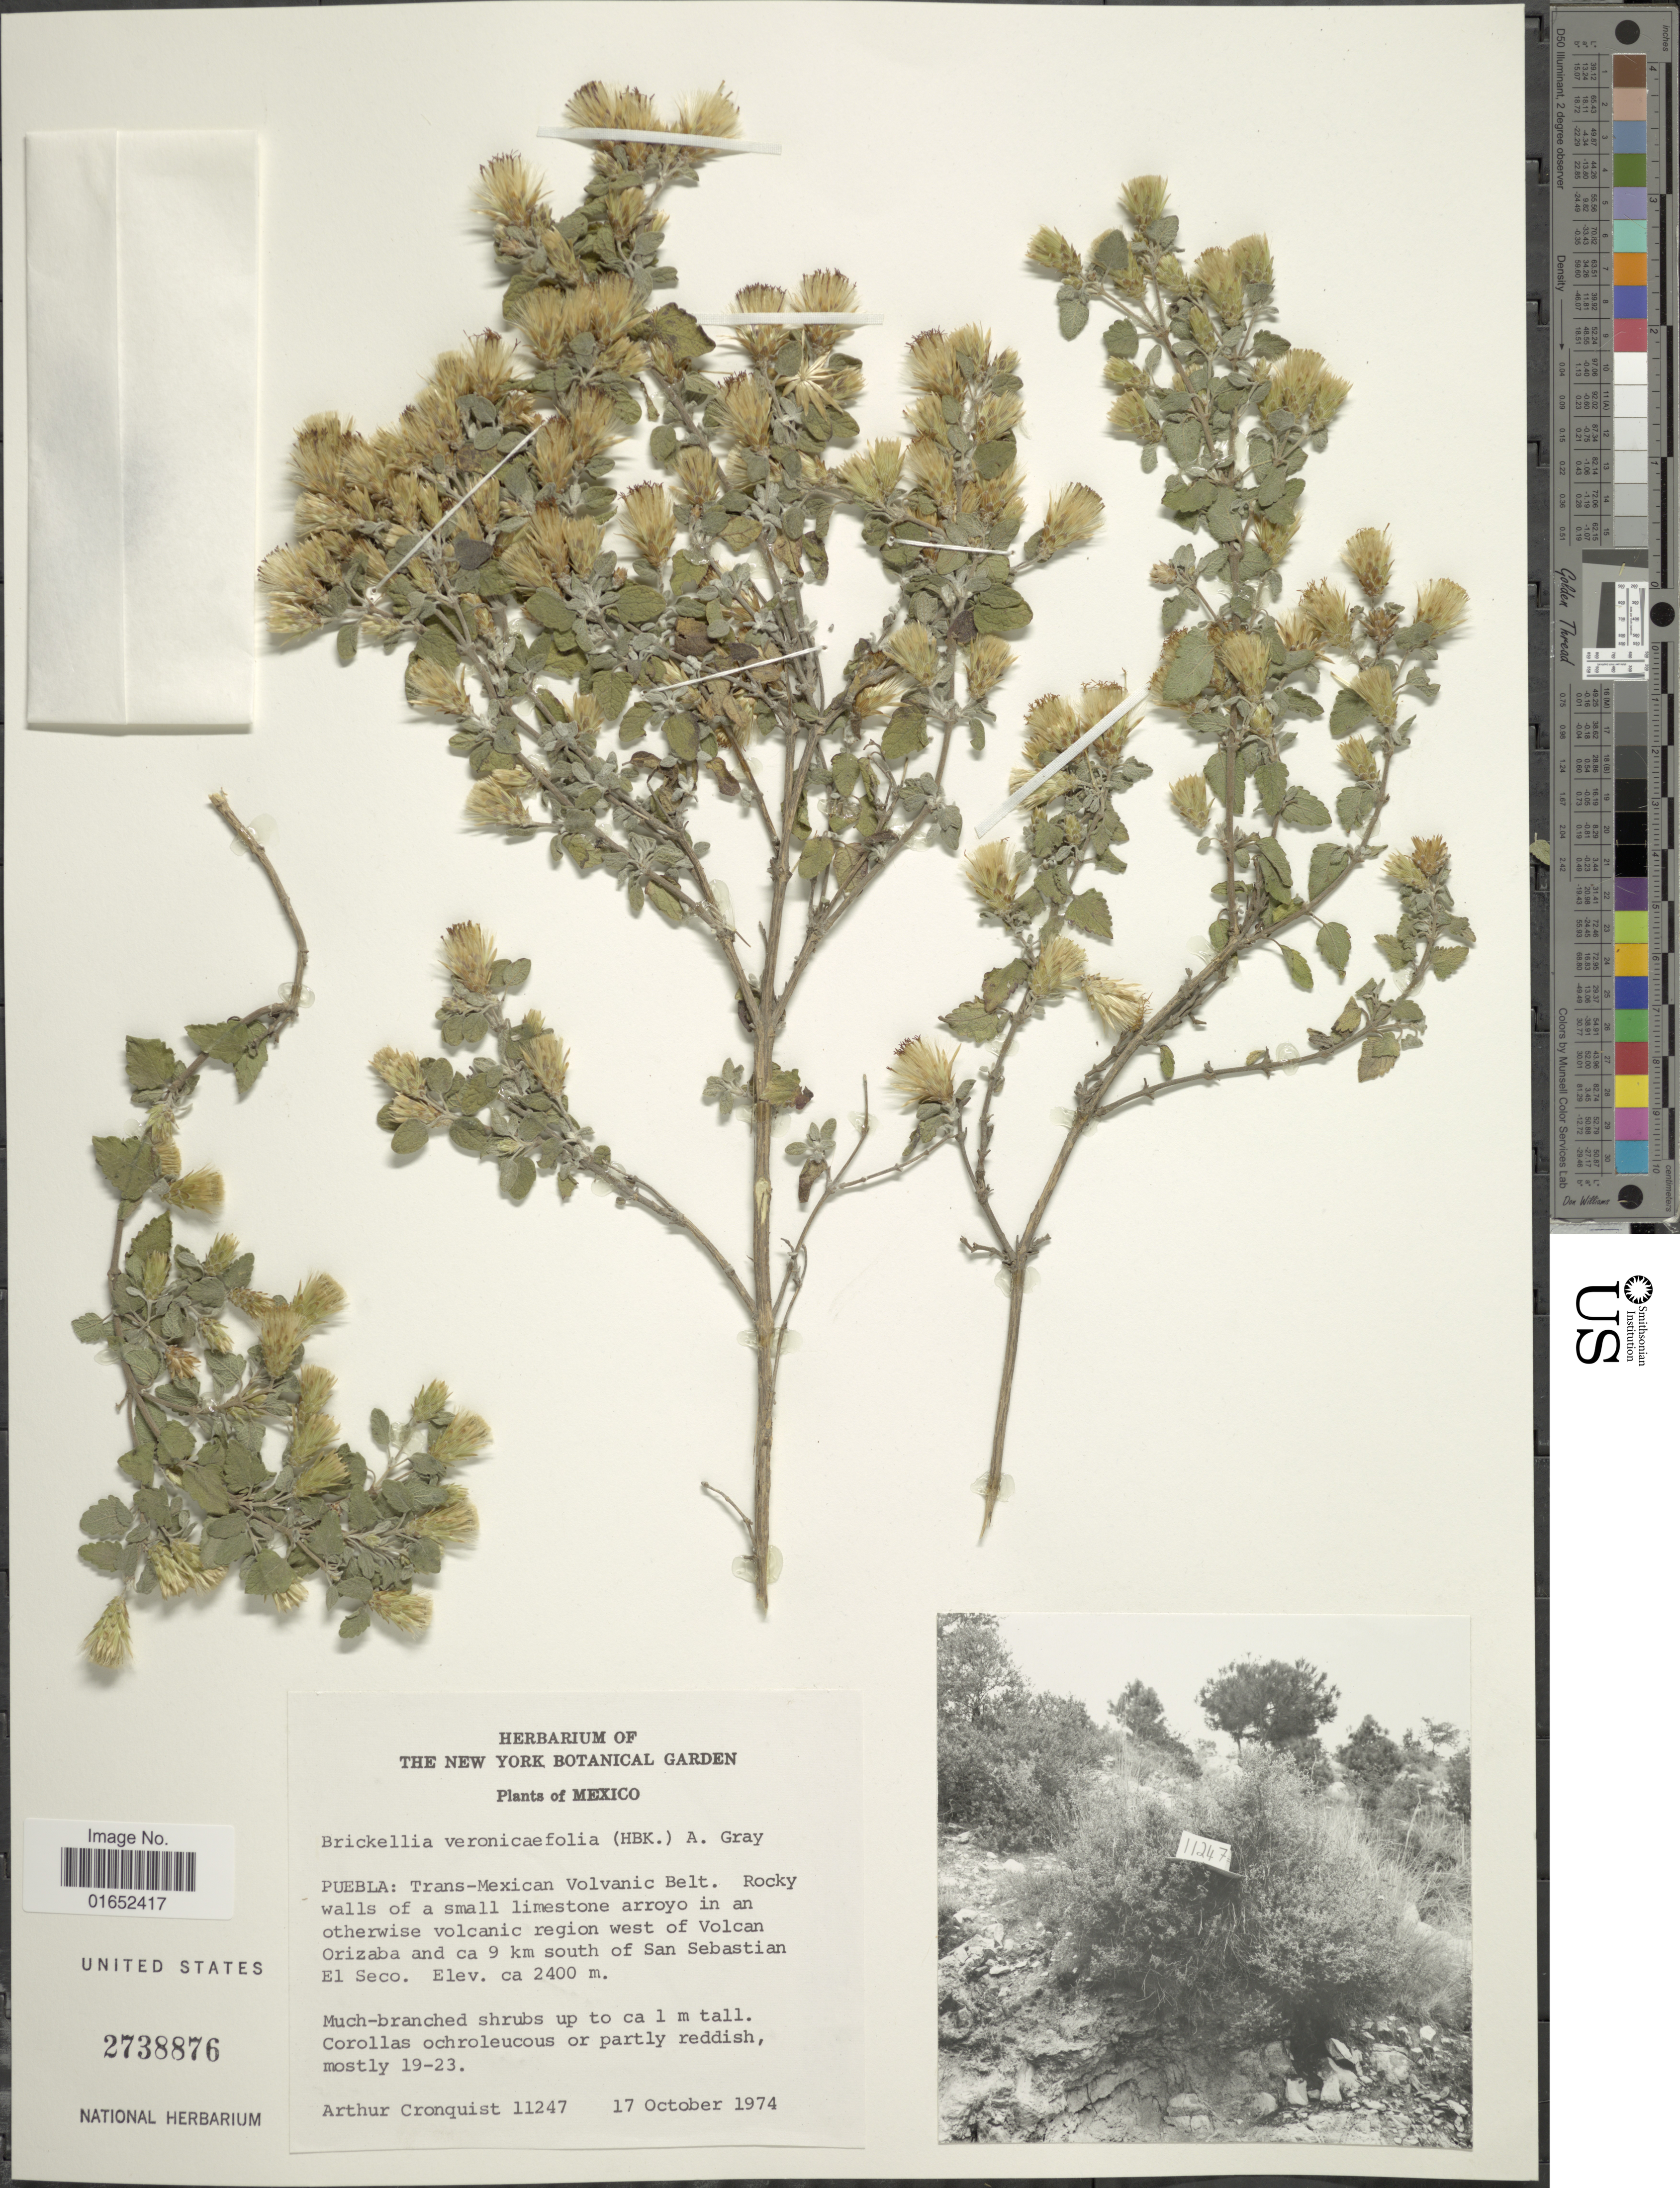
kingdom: Plantae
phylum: Tracheophyta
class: Magnoliopsida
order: Asterales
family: Asteraceae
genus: Brickellia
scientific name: Brickellia veronicaefolia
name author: (Kunth) A. Gray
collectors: A. J. Cronquist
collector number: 11247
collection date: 1974-10-17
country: Mexico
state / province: Puebla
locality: Trans-Mexico Volcanic belt. Rocky walls of a small limestone arroyo in an otherwise volcanic region west of Volcan Orizaba and ca 9 km south of San Sebastian El Seco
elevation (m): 2400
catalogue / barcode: US 2738876